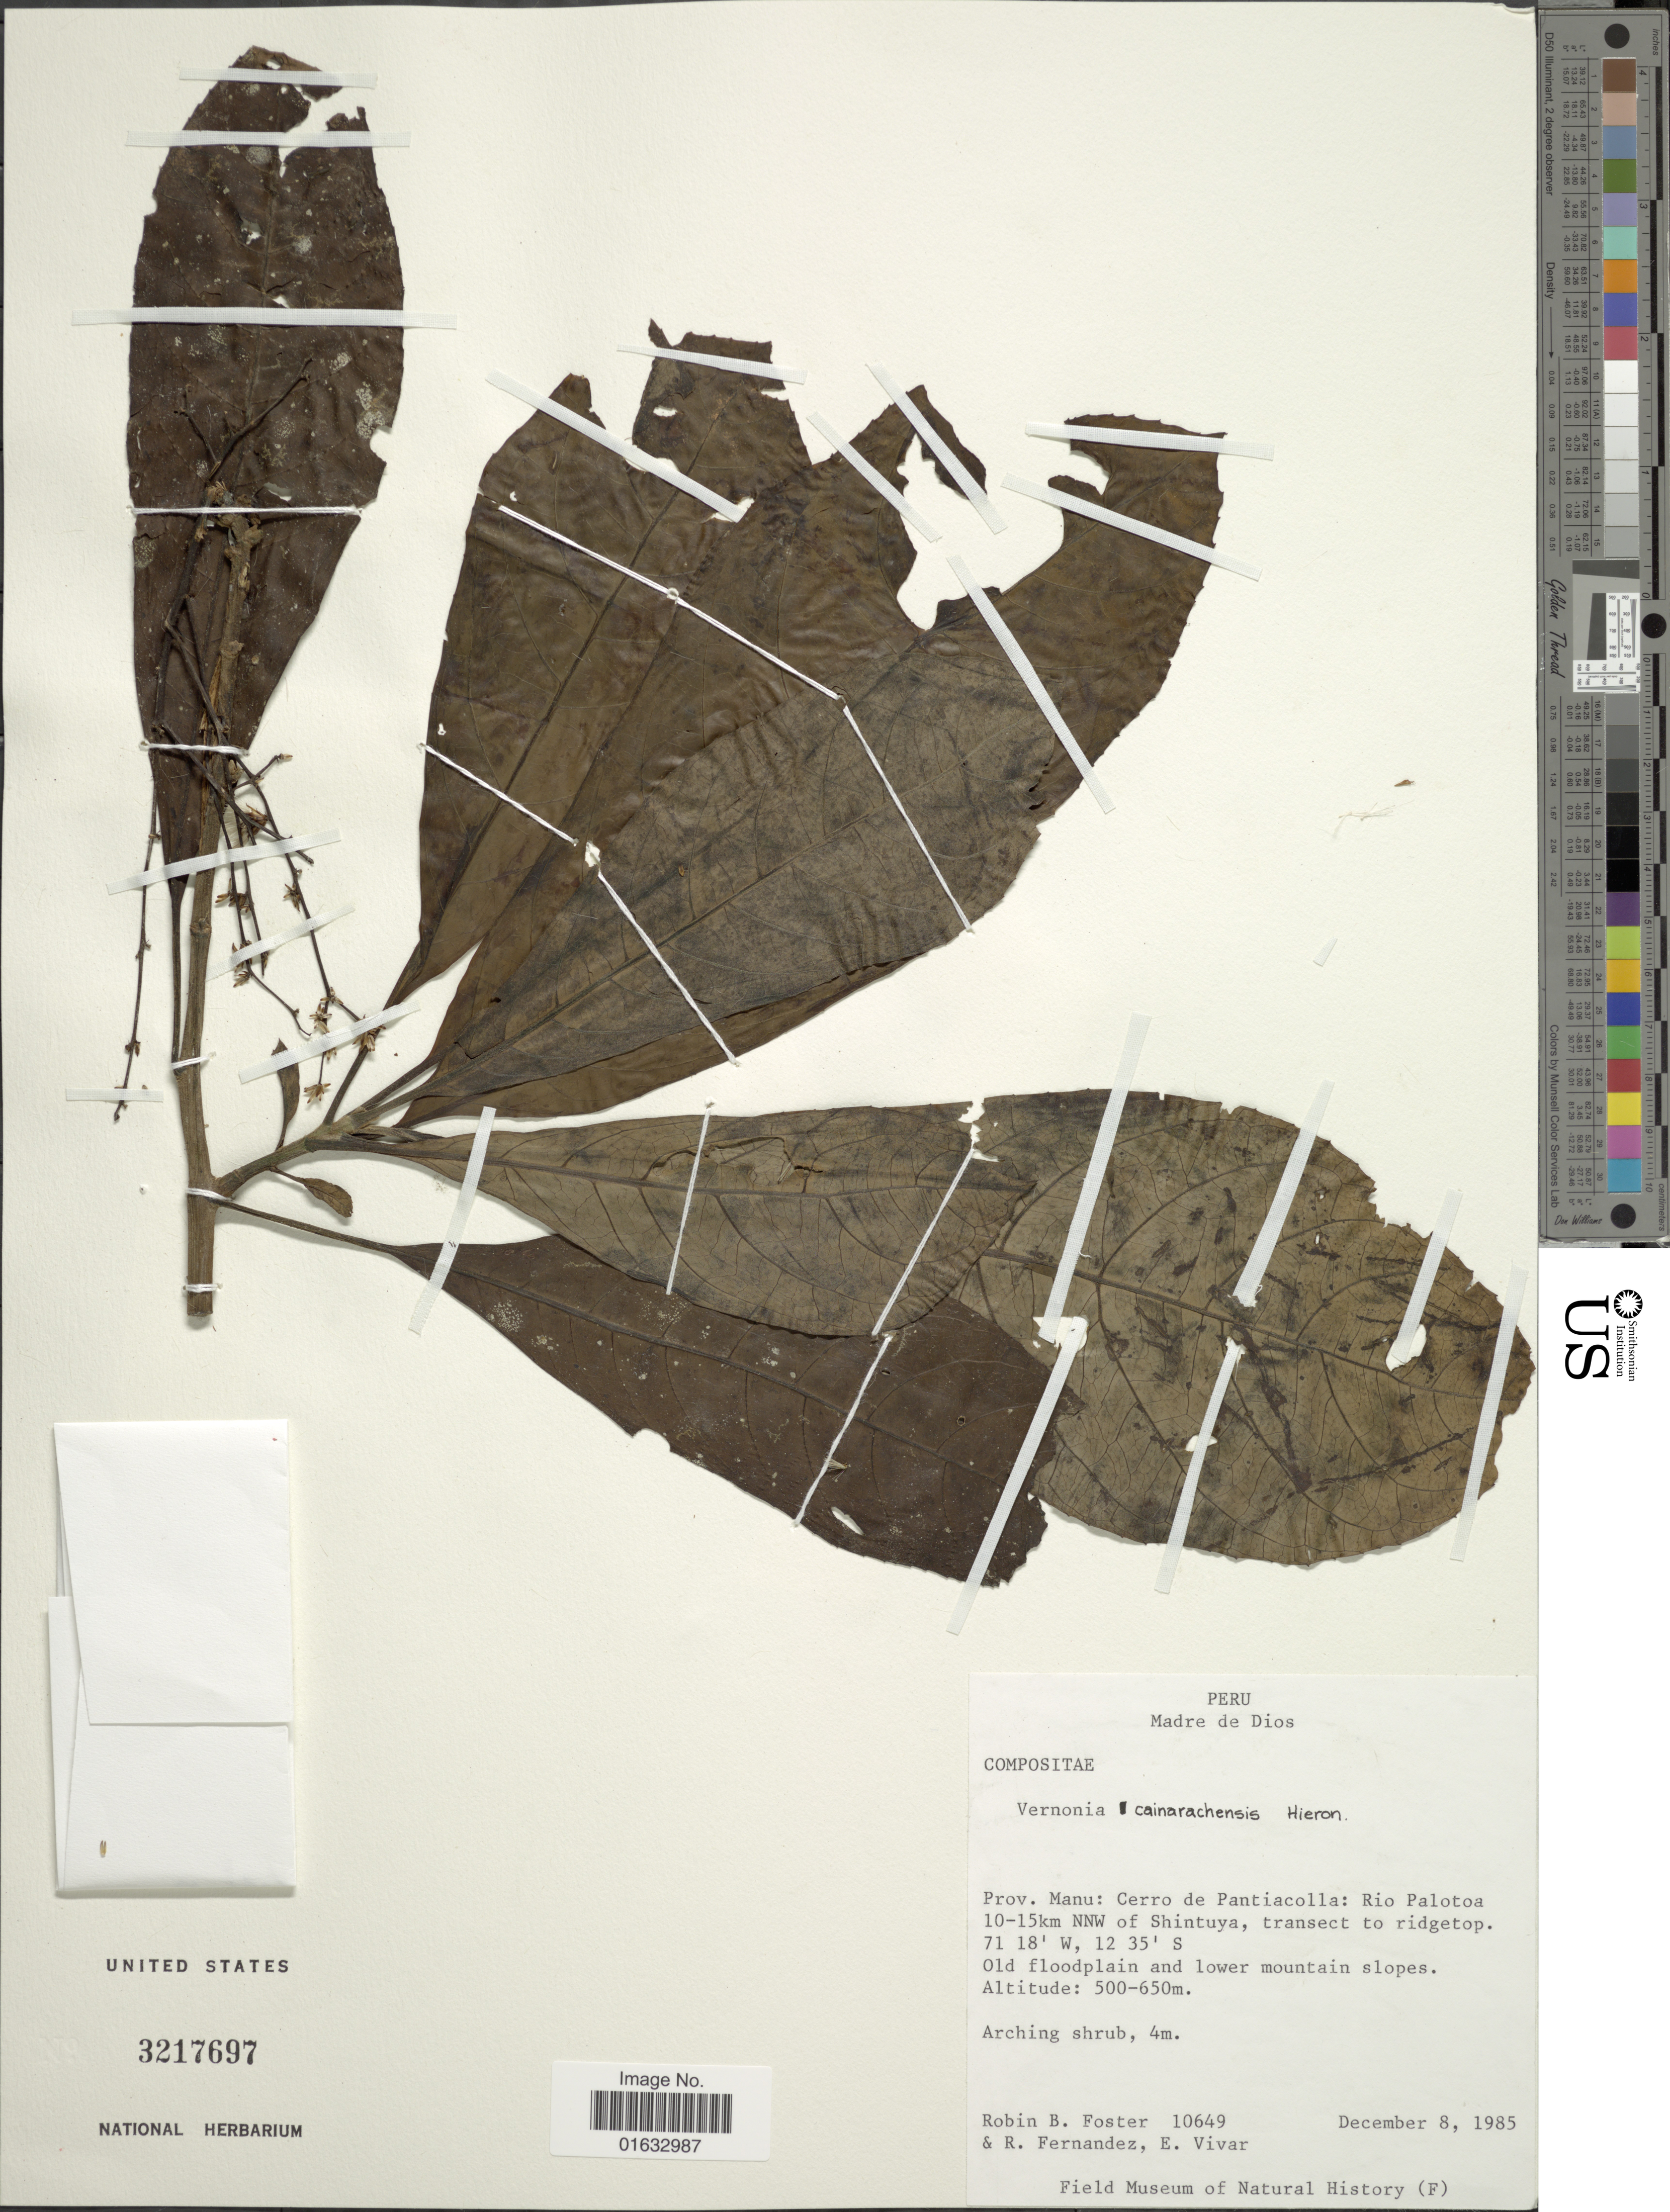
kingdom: Plantae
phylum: Tracheophyta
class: Magnoliopsida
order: Asterales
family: Asteraceae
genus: Eirmocephala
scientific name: Eirmocephala cainarachiensis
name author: (Hieron.) H. Rob.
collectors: R. B. Foster, R. Fernandez & E. Vivar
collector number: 10649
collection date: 1985-12-08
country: Peru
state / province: Madre de Dios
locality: Peru, Madre de Dios, Prov. Manu: Cerro de Pantiacolla: Rio Palotoa 10-15km NNW of Shintuya, transect to ridgetop.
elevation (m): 500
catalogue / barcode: US 3217697